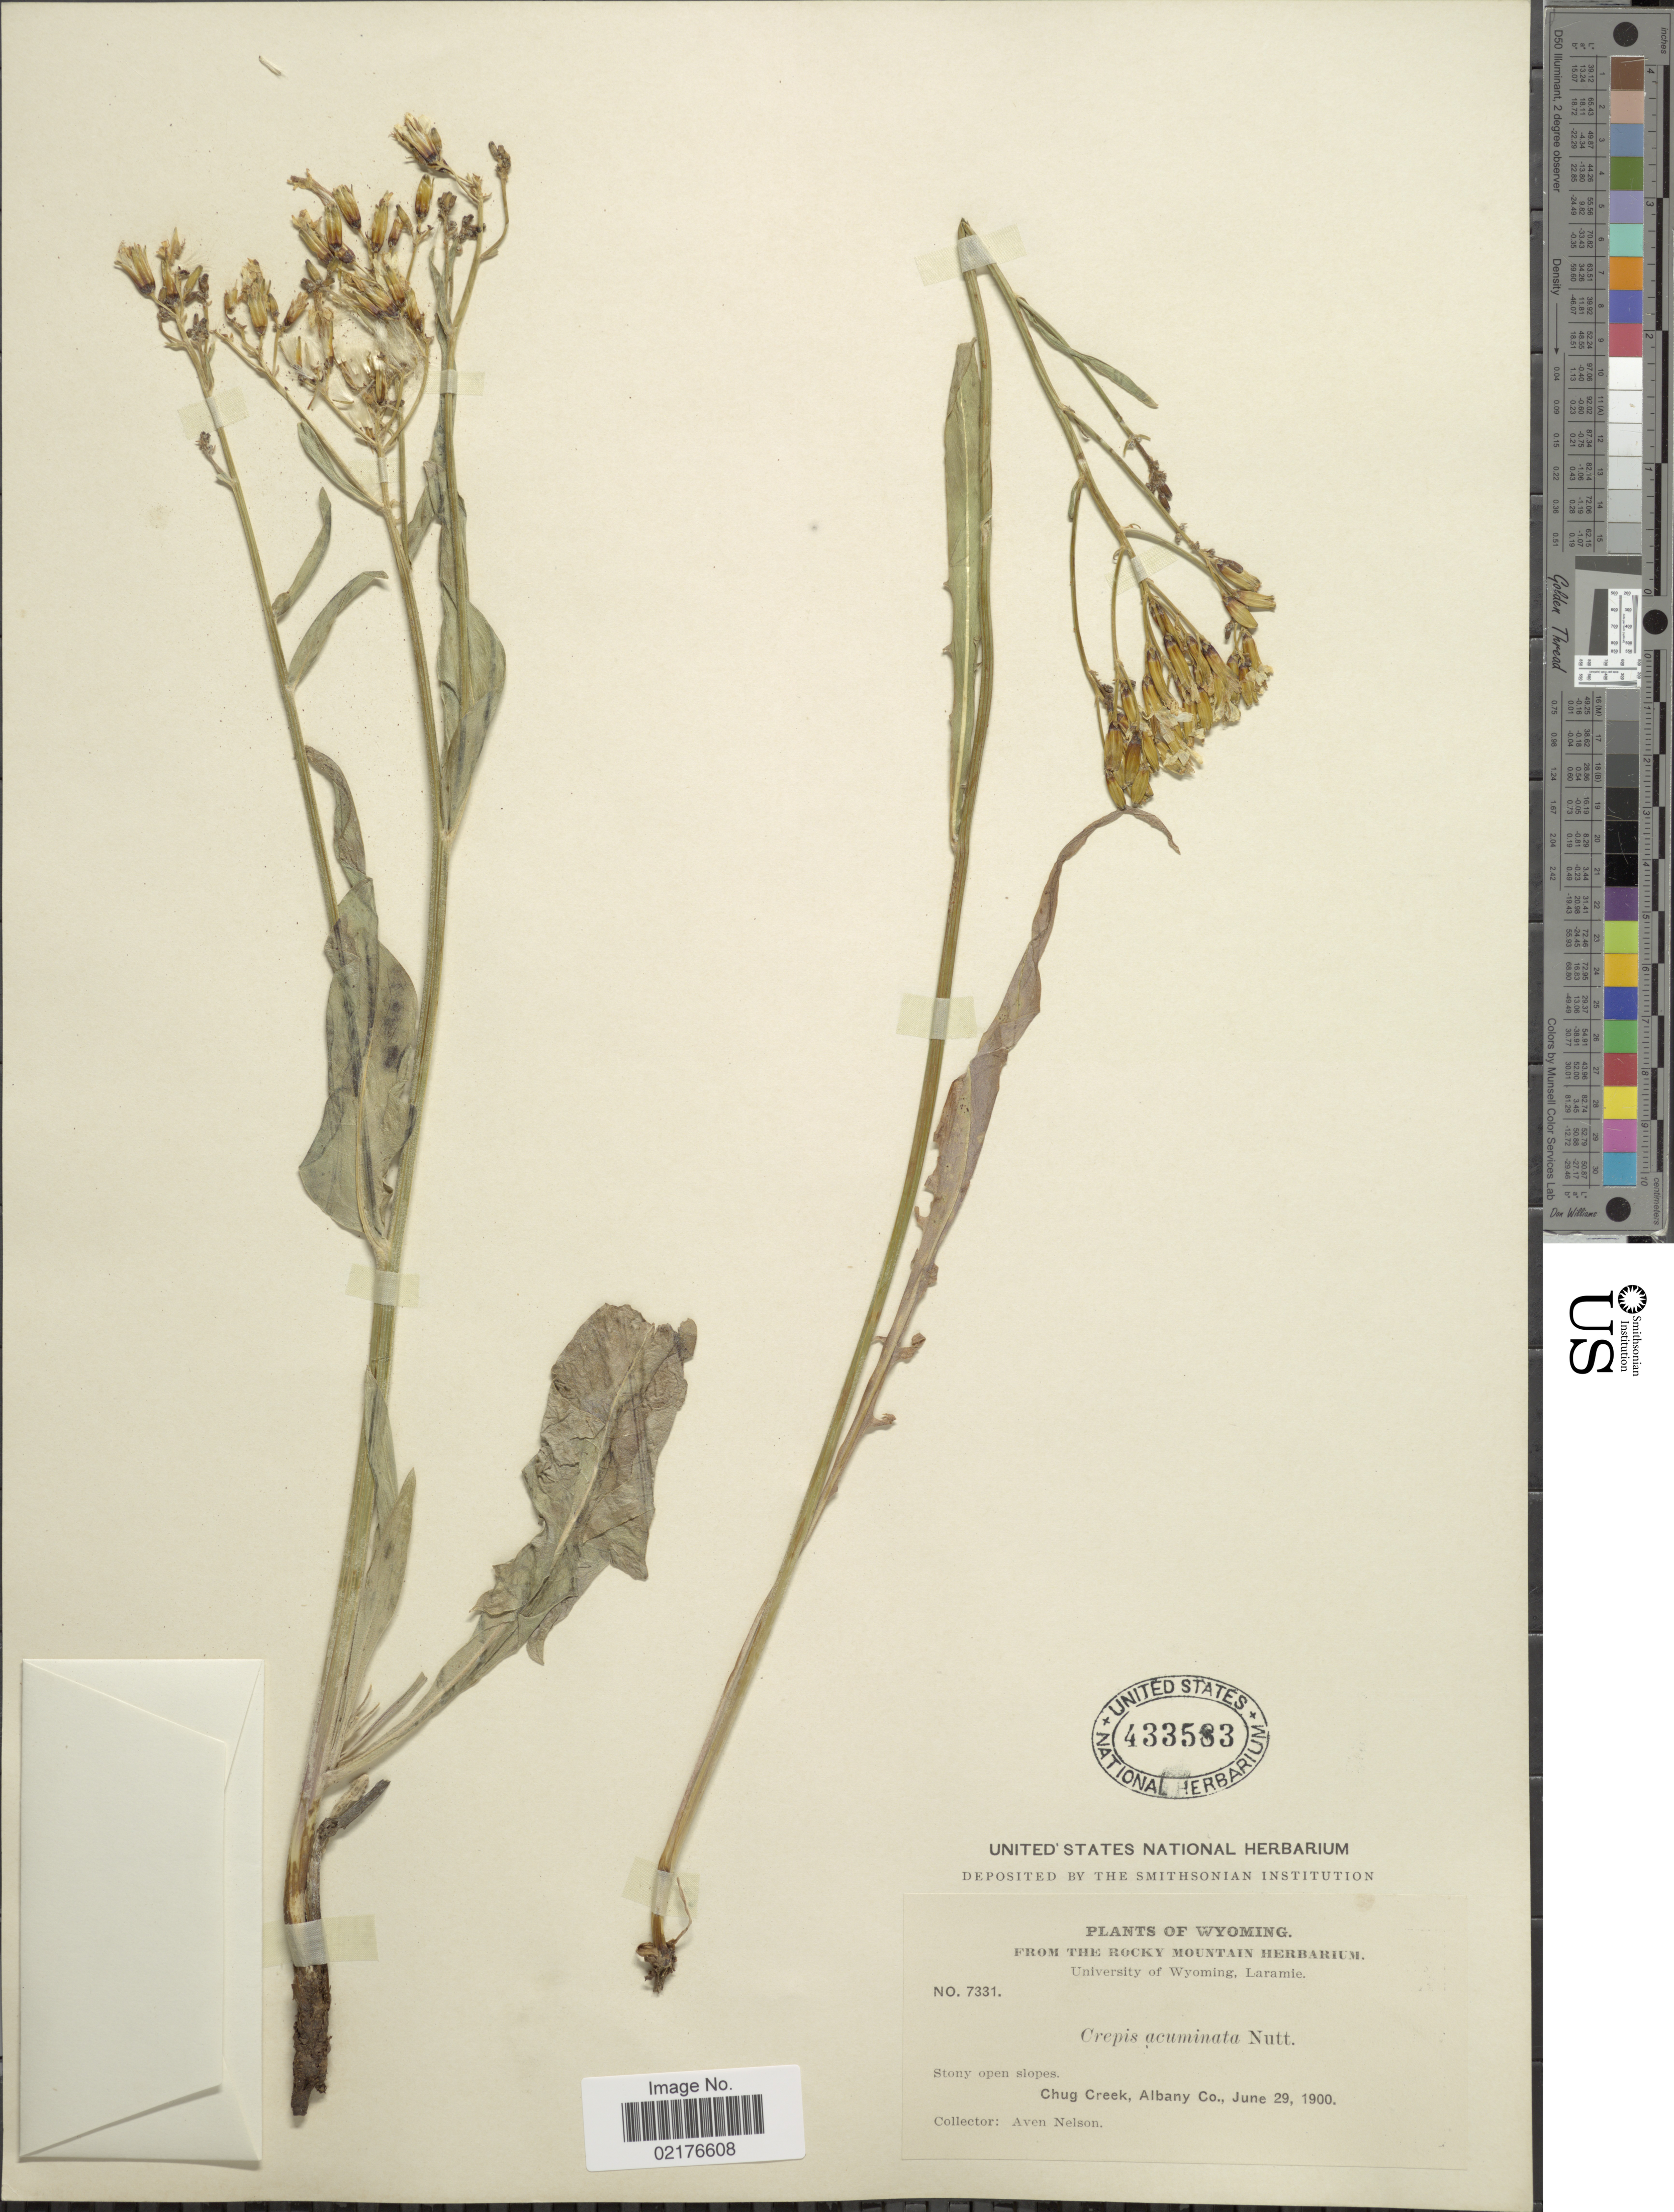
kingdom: Plantae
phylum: Tracheophyta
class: Magnoliopsida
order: Asterales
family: Asteraceae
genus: Crepis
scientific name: Crepis acuminata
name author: Nutt.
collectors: A. Nelson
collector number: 7331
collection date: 1900-06-29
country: United States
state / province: Wyoming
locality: Chug Creek, Albany Co.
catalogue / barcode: US 433583